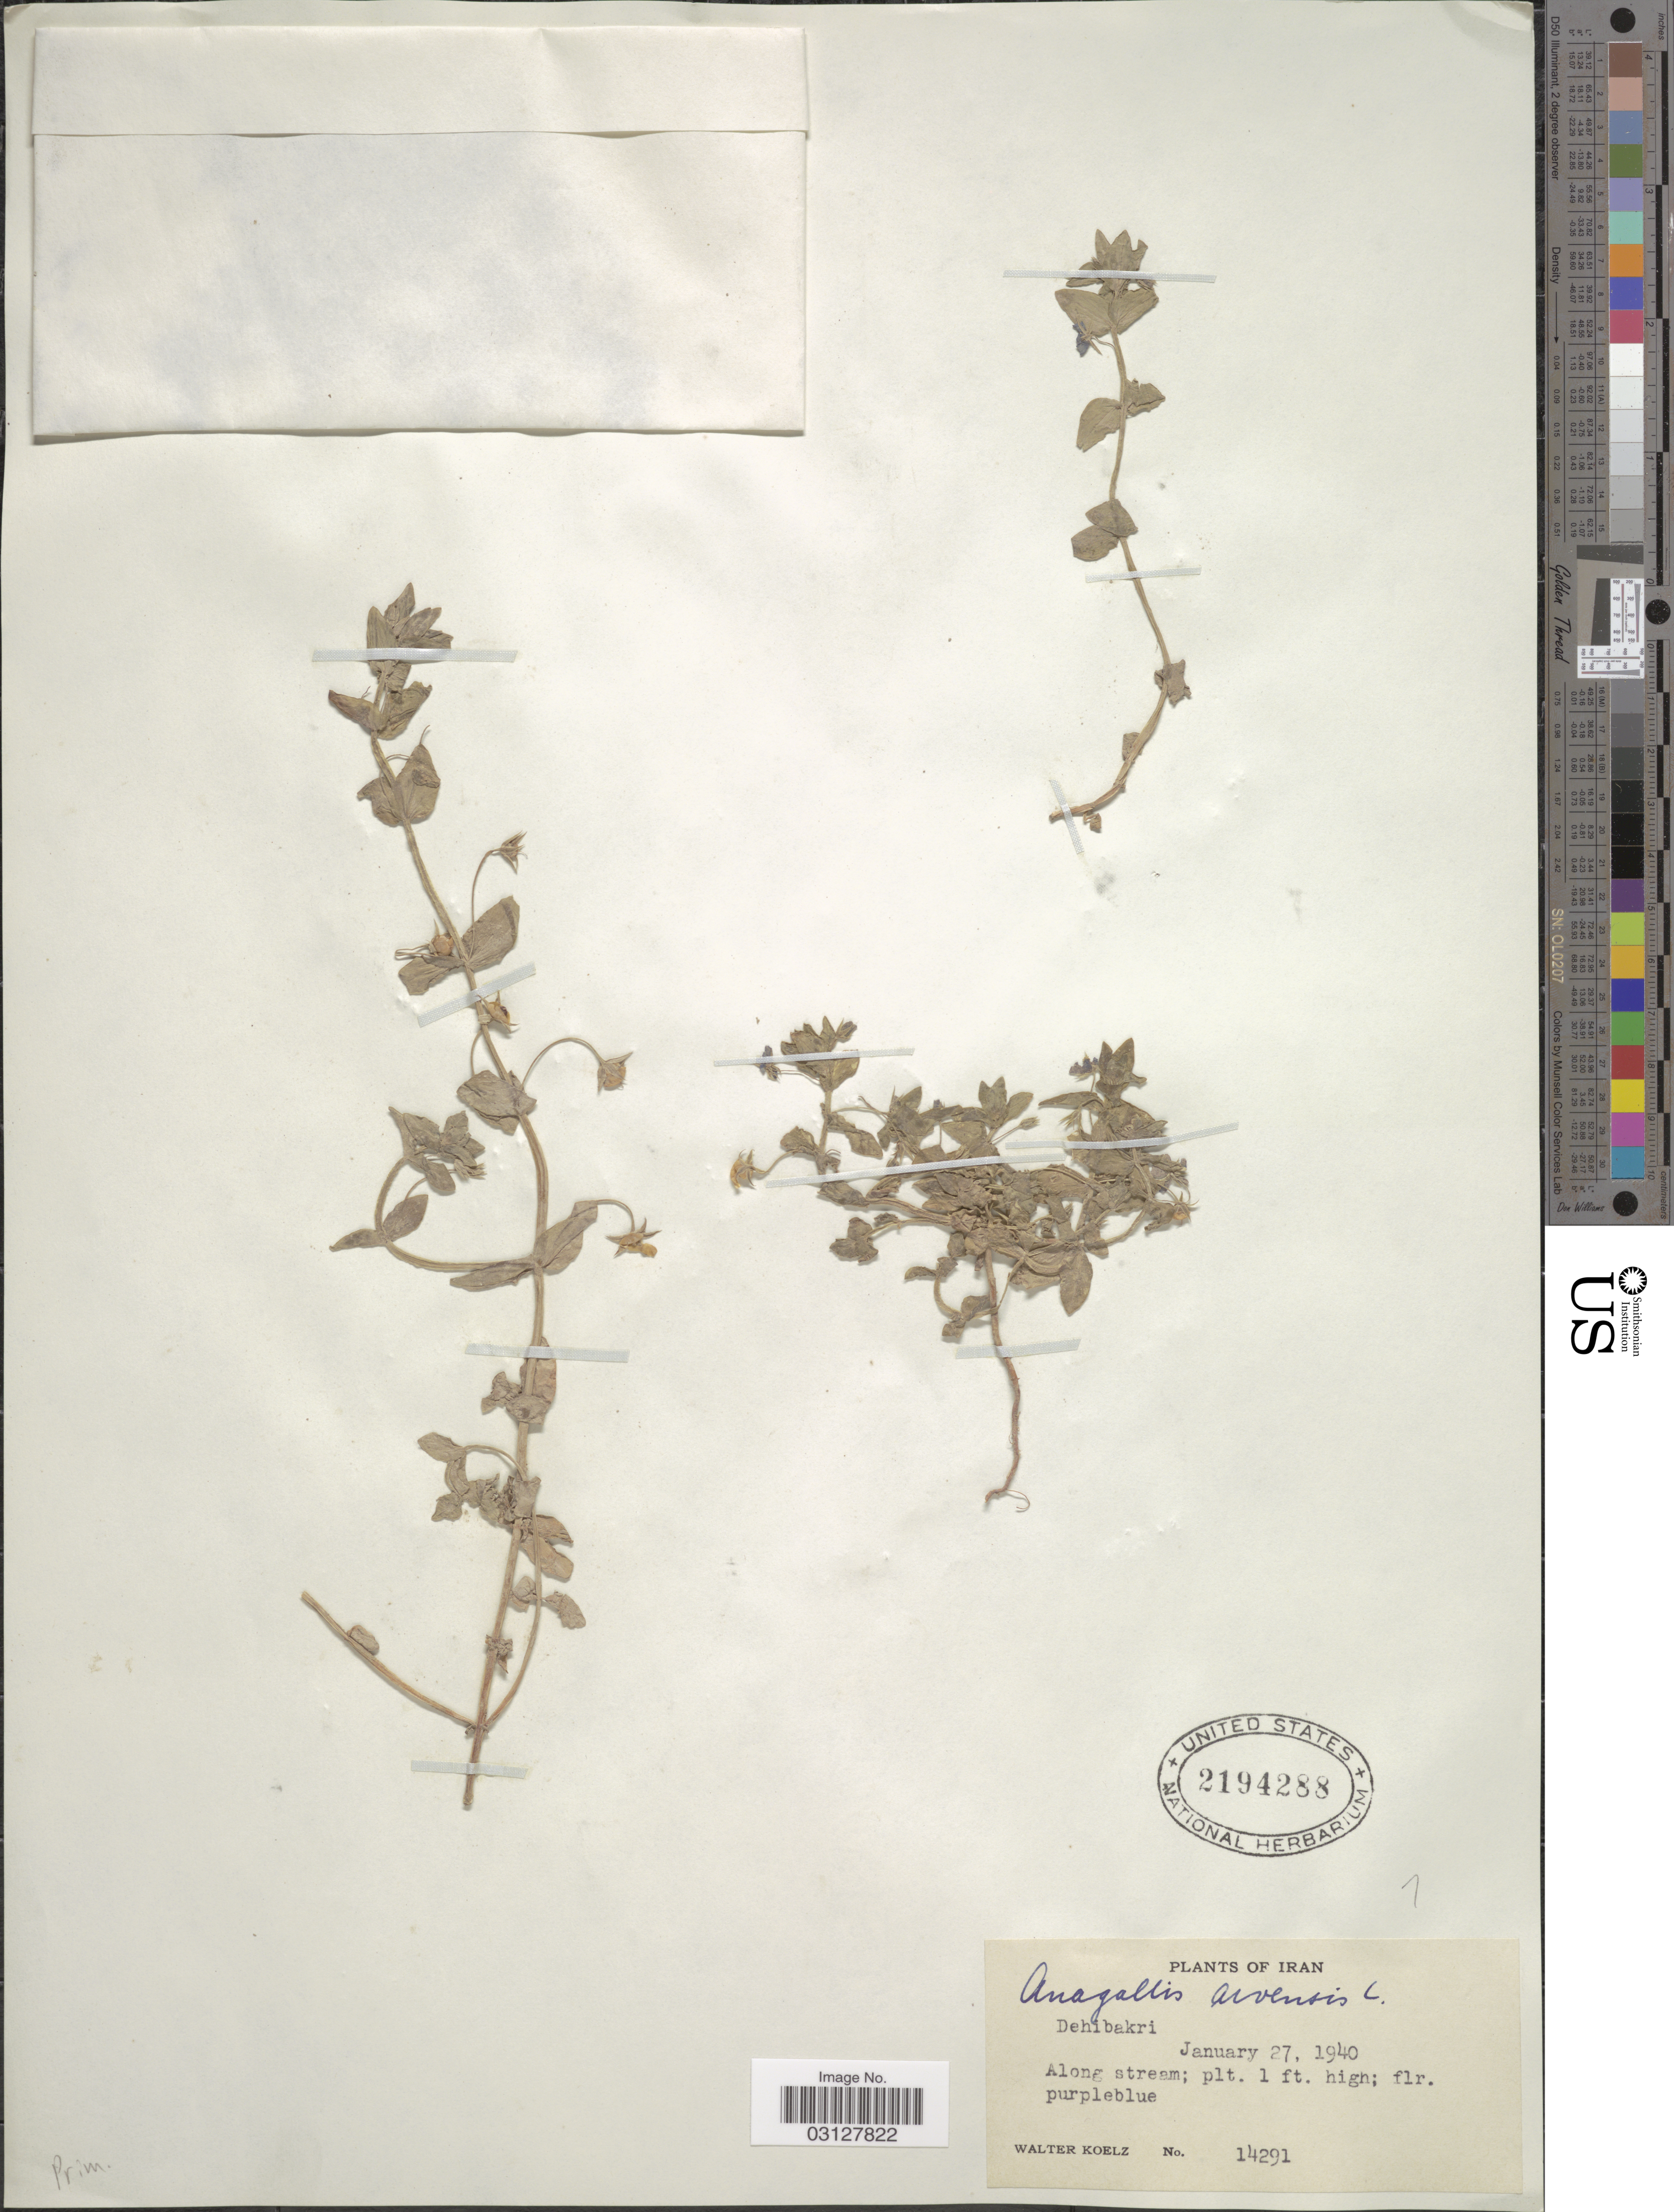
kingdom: Plantae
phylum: Tracheophyta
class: Magnoliopsida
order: Ericales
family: Primulaceae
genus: Anagallis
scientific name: Anagallis arvensis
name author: L.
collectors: W. N. Koelz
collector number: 14291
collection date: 1940-01-27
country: Iran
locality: Dehibakri.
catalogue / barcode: US 2194288